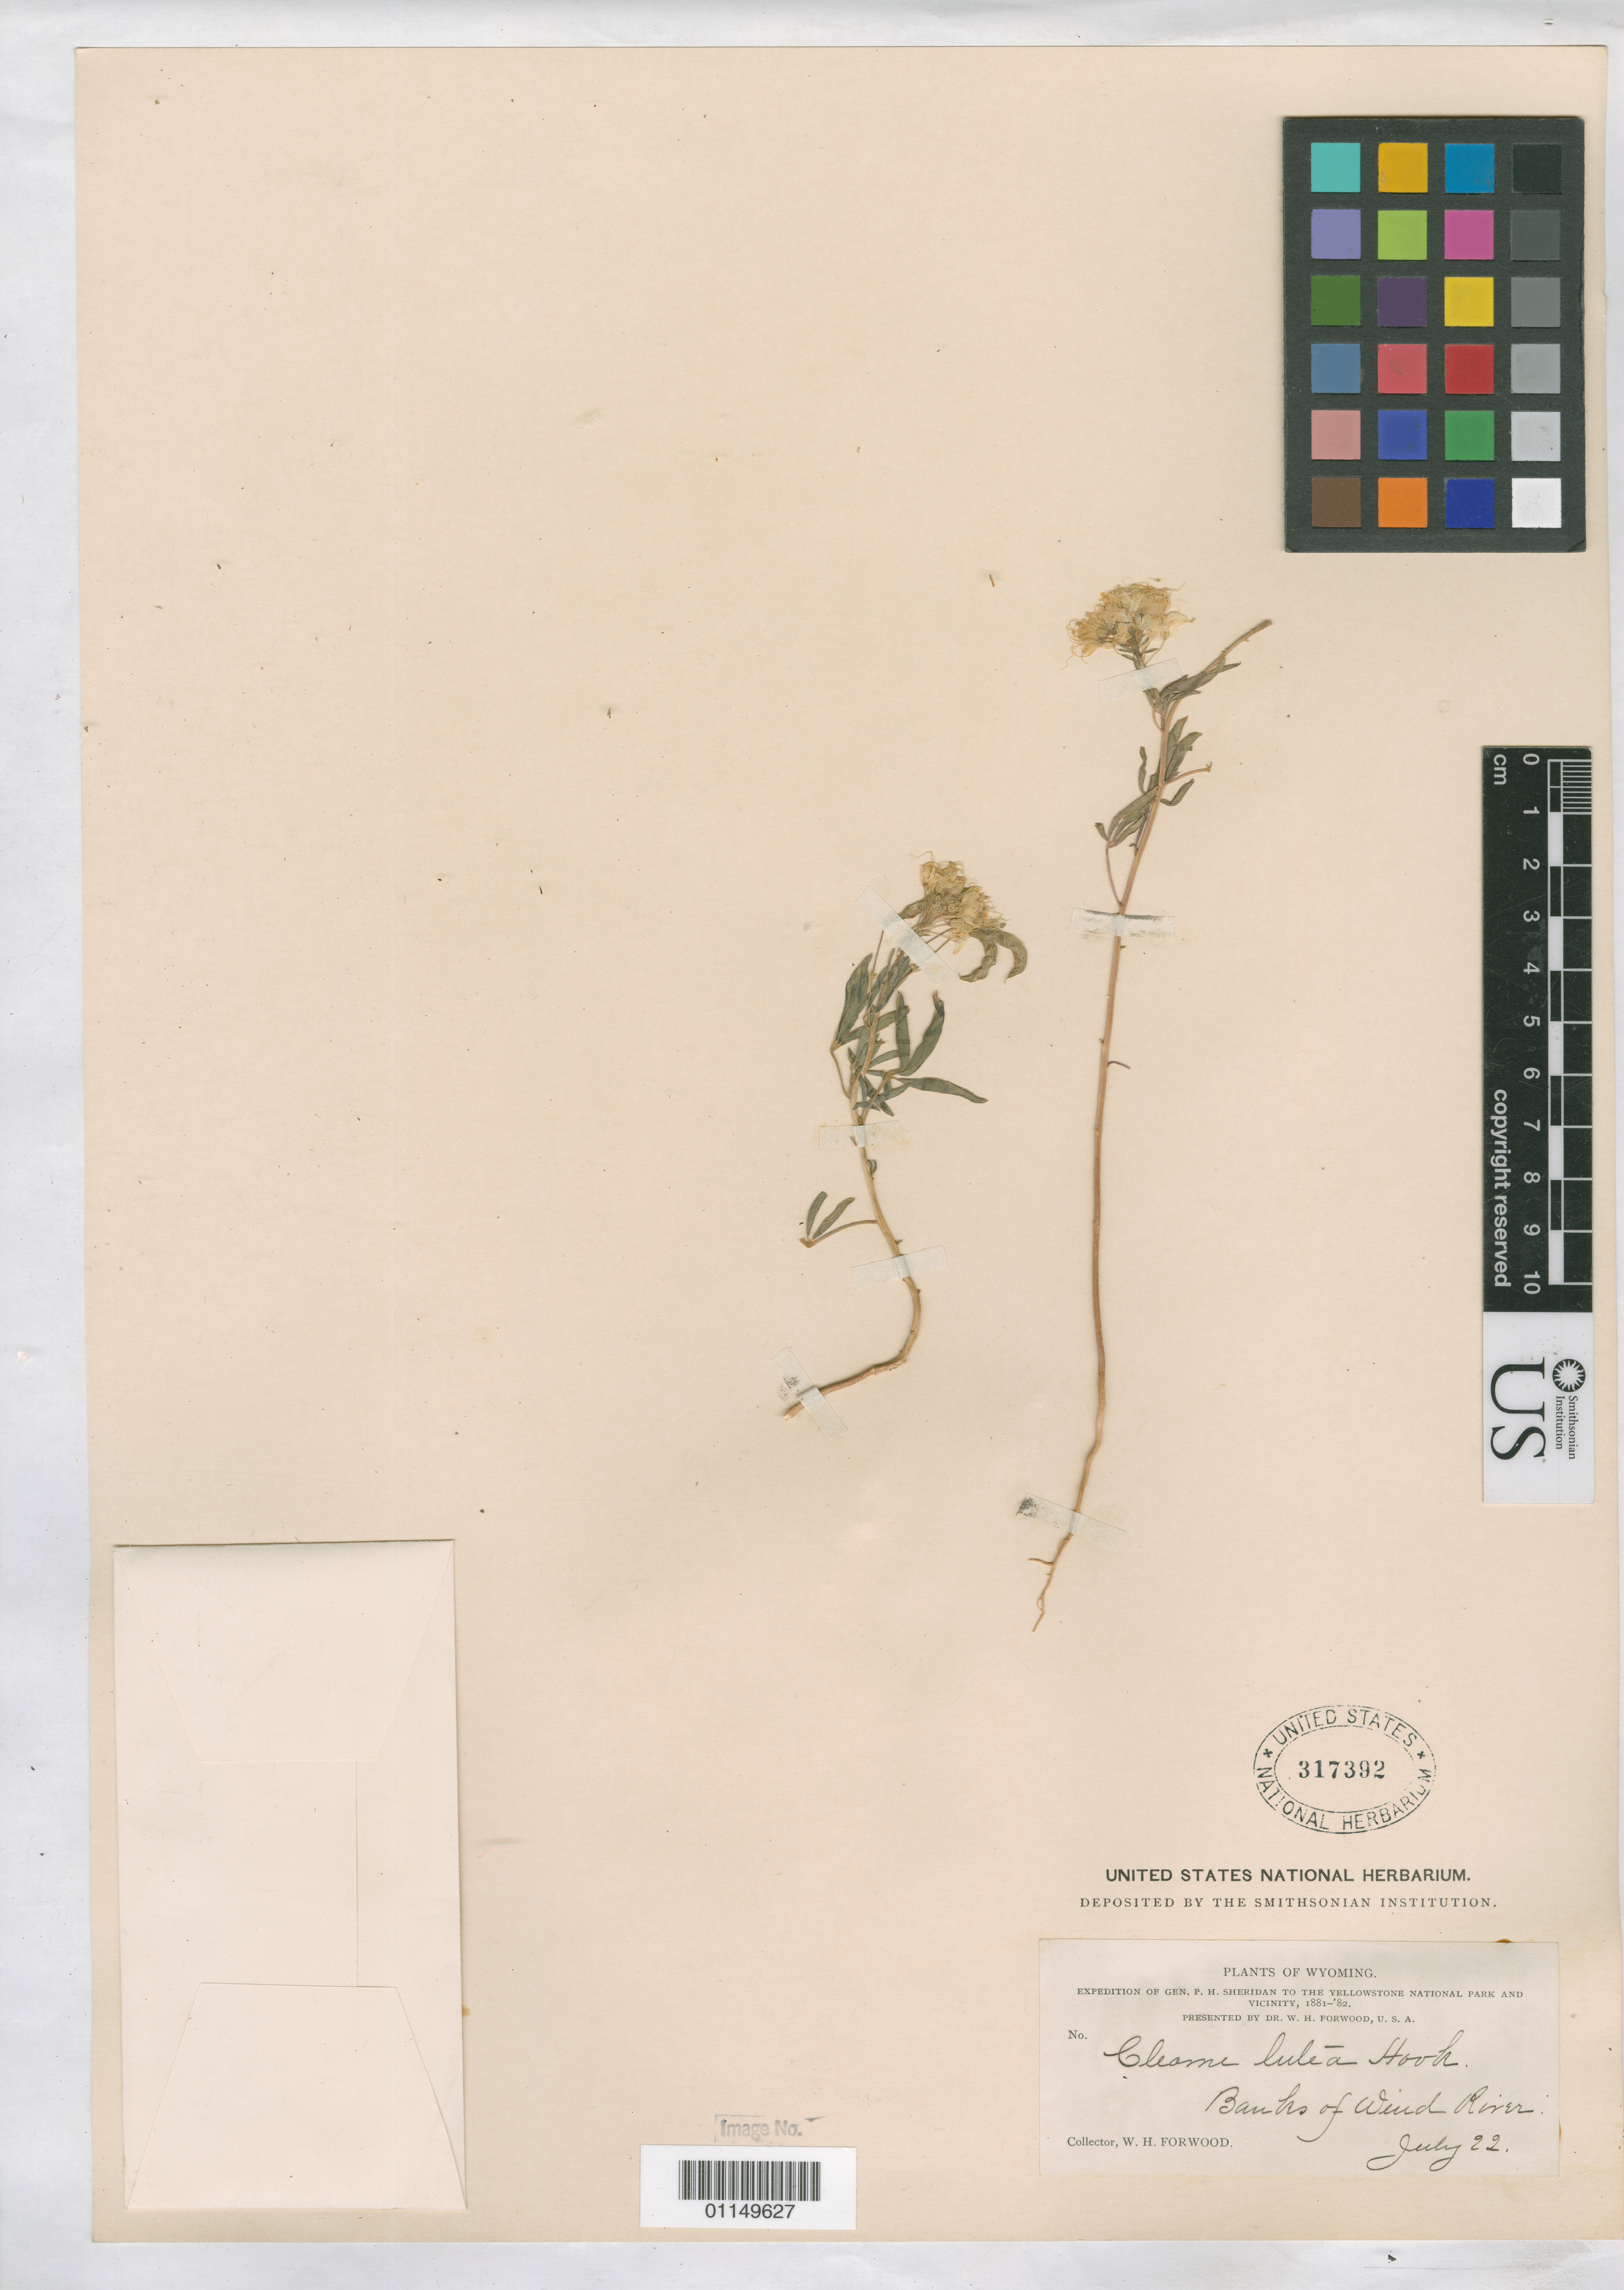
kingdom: Plantae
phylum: Tracheophyta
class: Magnoliopsida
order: Brassicales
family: Cleomaceae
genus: Cleomella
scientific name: Cleomella lutea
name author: (Hook.) Roalson & J.C. Hall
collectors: W. Forwood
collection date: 1881-07-22/1882-07-22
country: United States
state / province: Wyoming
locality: Banks of Wind River.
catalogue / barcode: US 317392